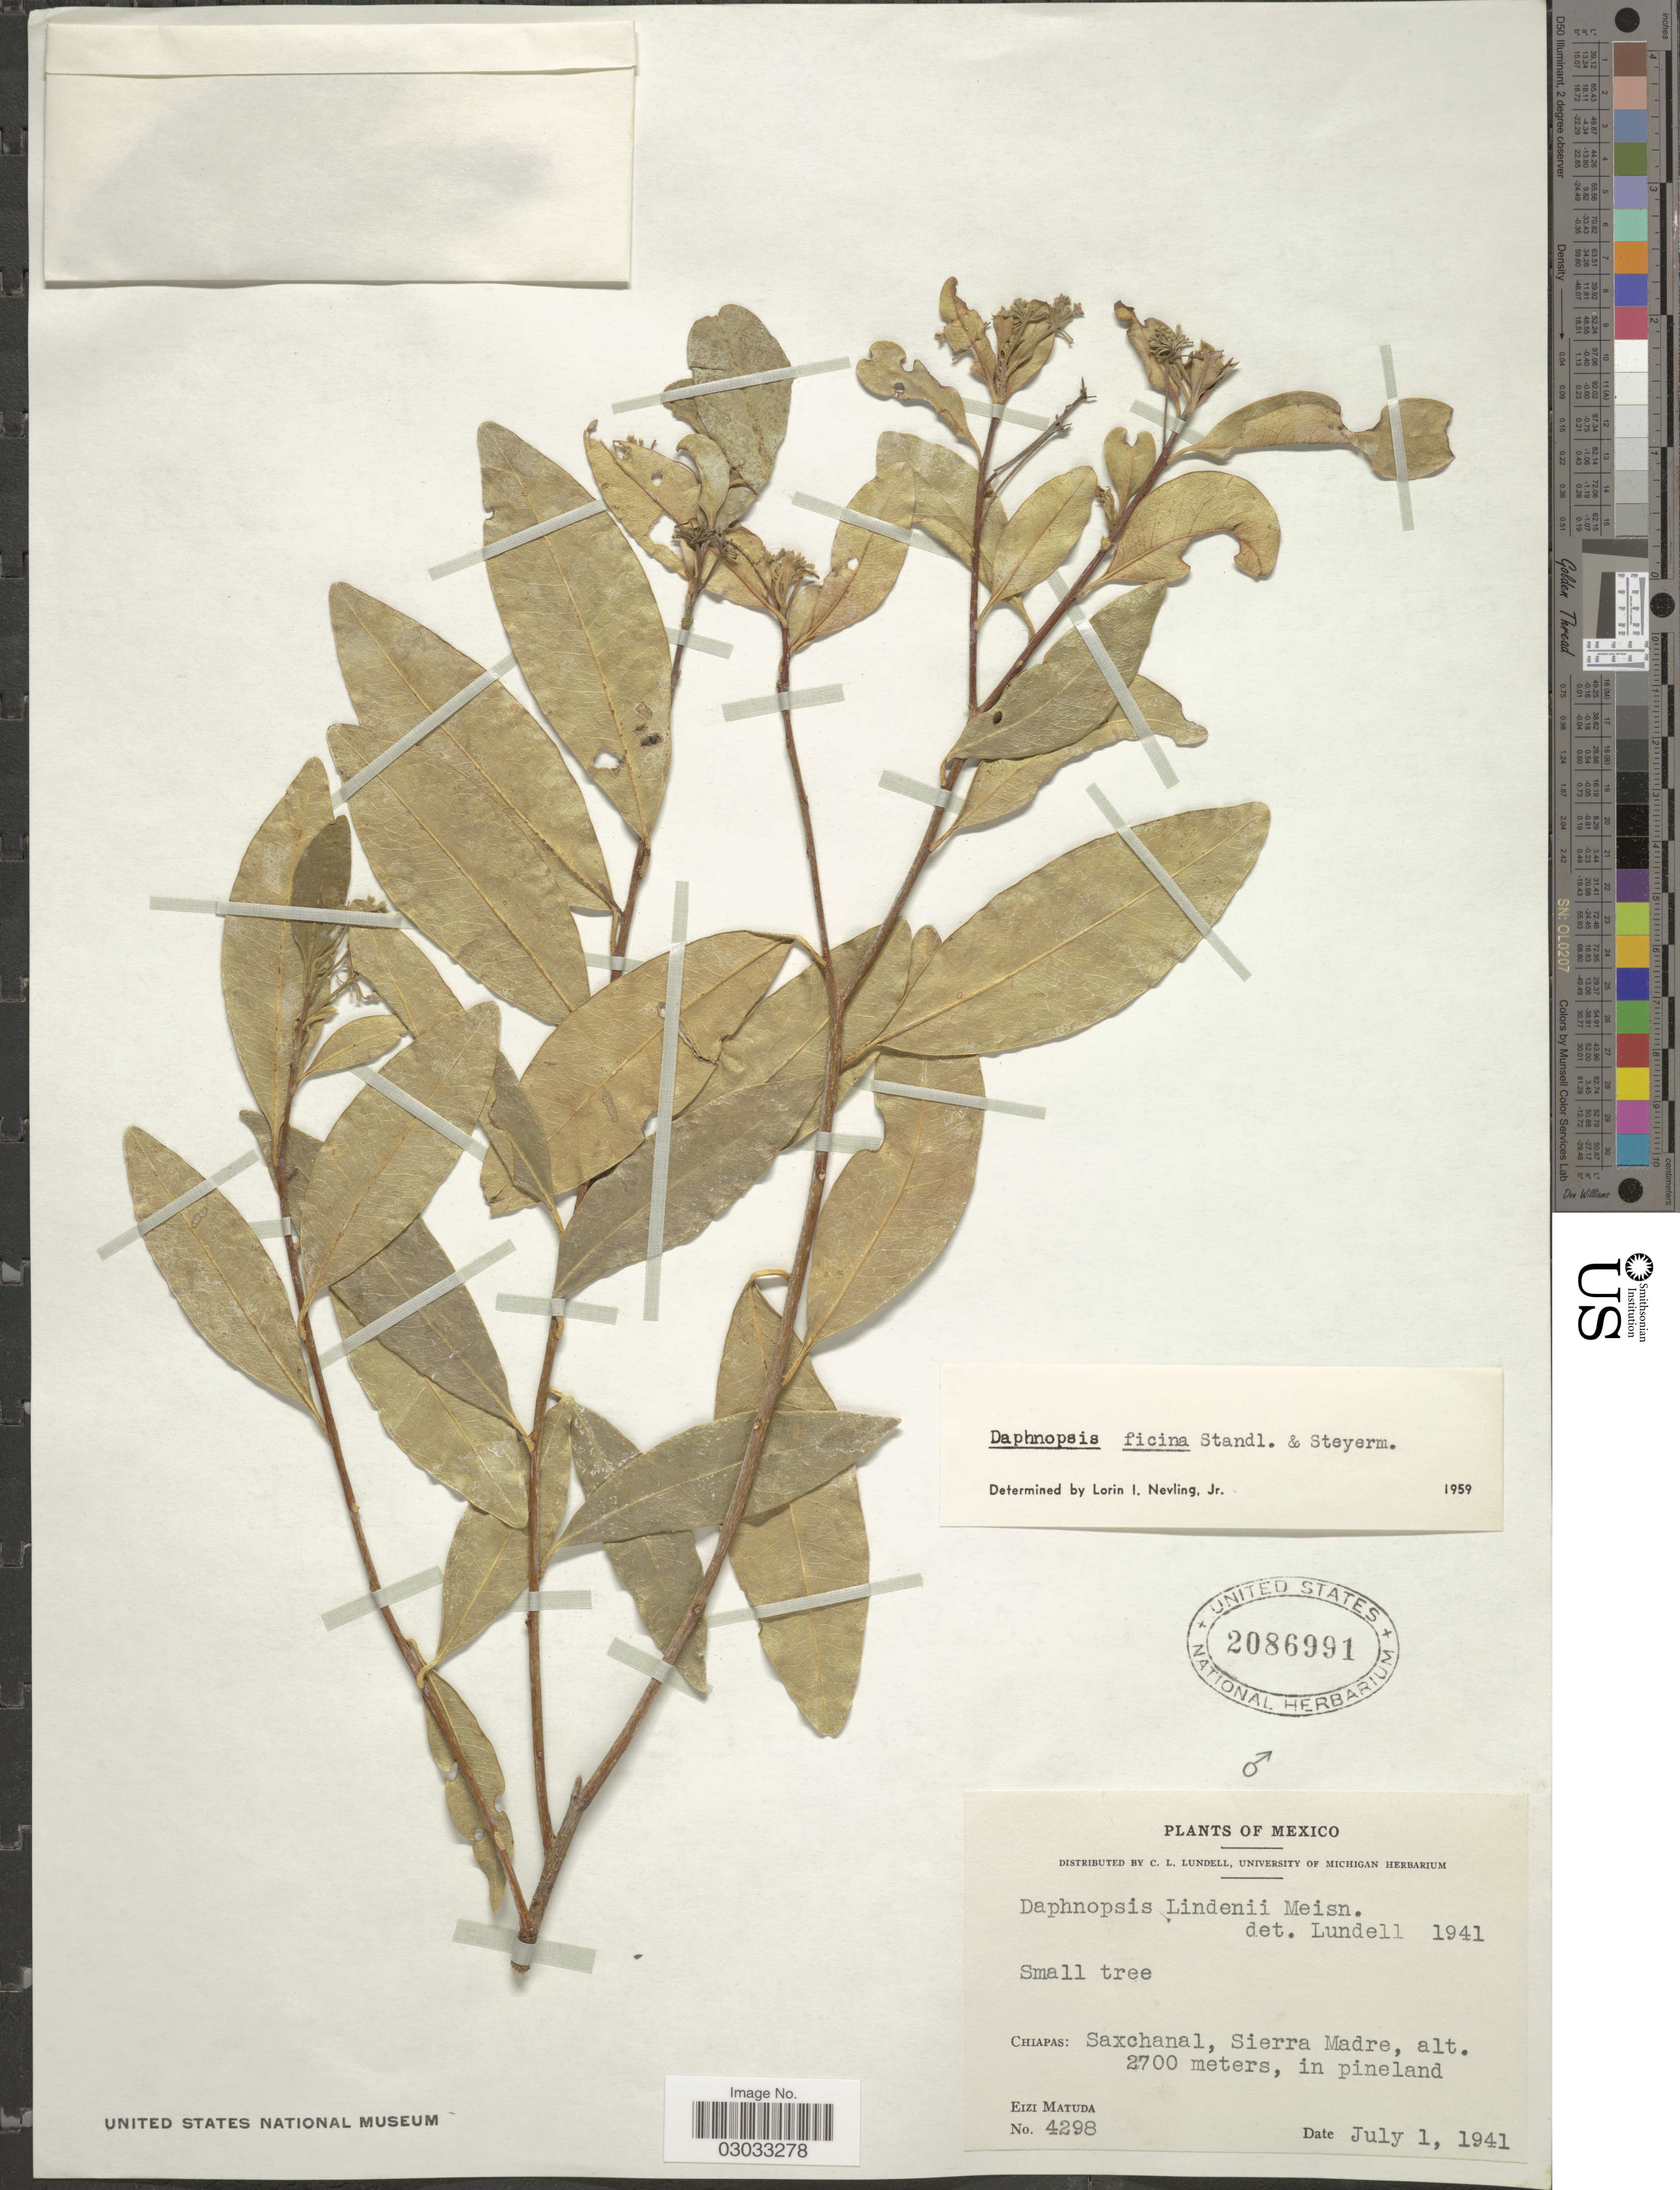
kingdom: Plantae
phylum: Tracheophyta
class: Magnoliopsida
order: Malvales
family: Thymelaeaceae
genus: Daphnopsis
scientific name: Daphnopsis ficina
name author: Standl. & Steyerm.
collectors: E. Matuda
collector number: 4298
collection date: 1941-07-01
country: Mexico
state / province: Chiapas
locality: Saxchanal, Sierra Madre.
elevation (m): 2700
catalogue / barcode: US 2086991